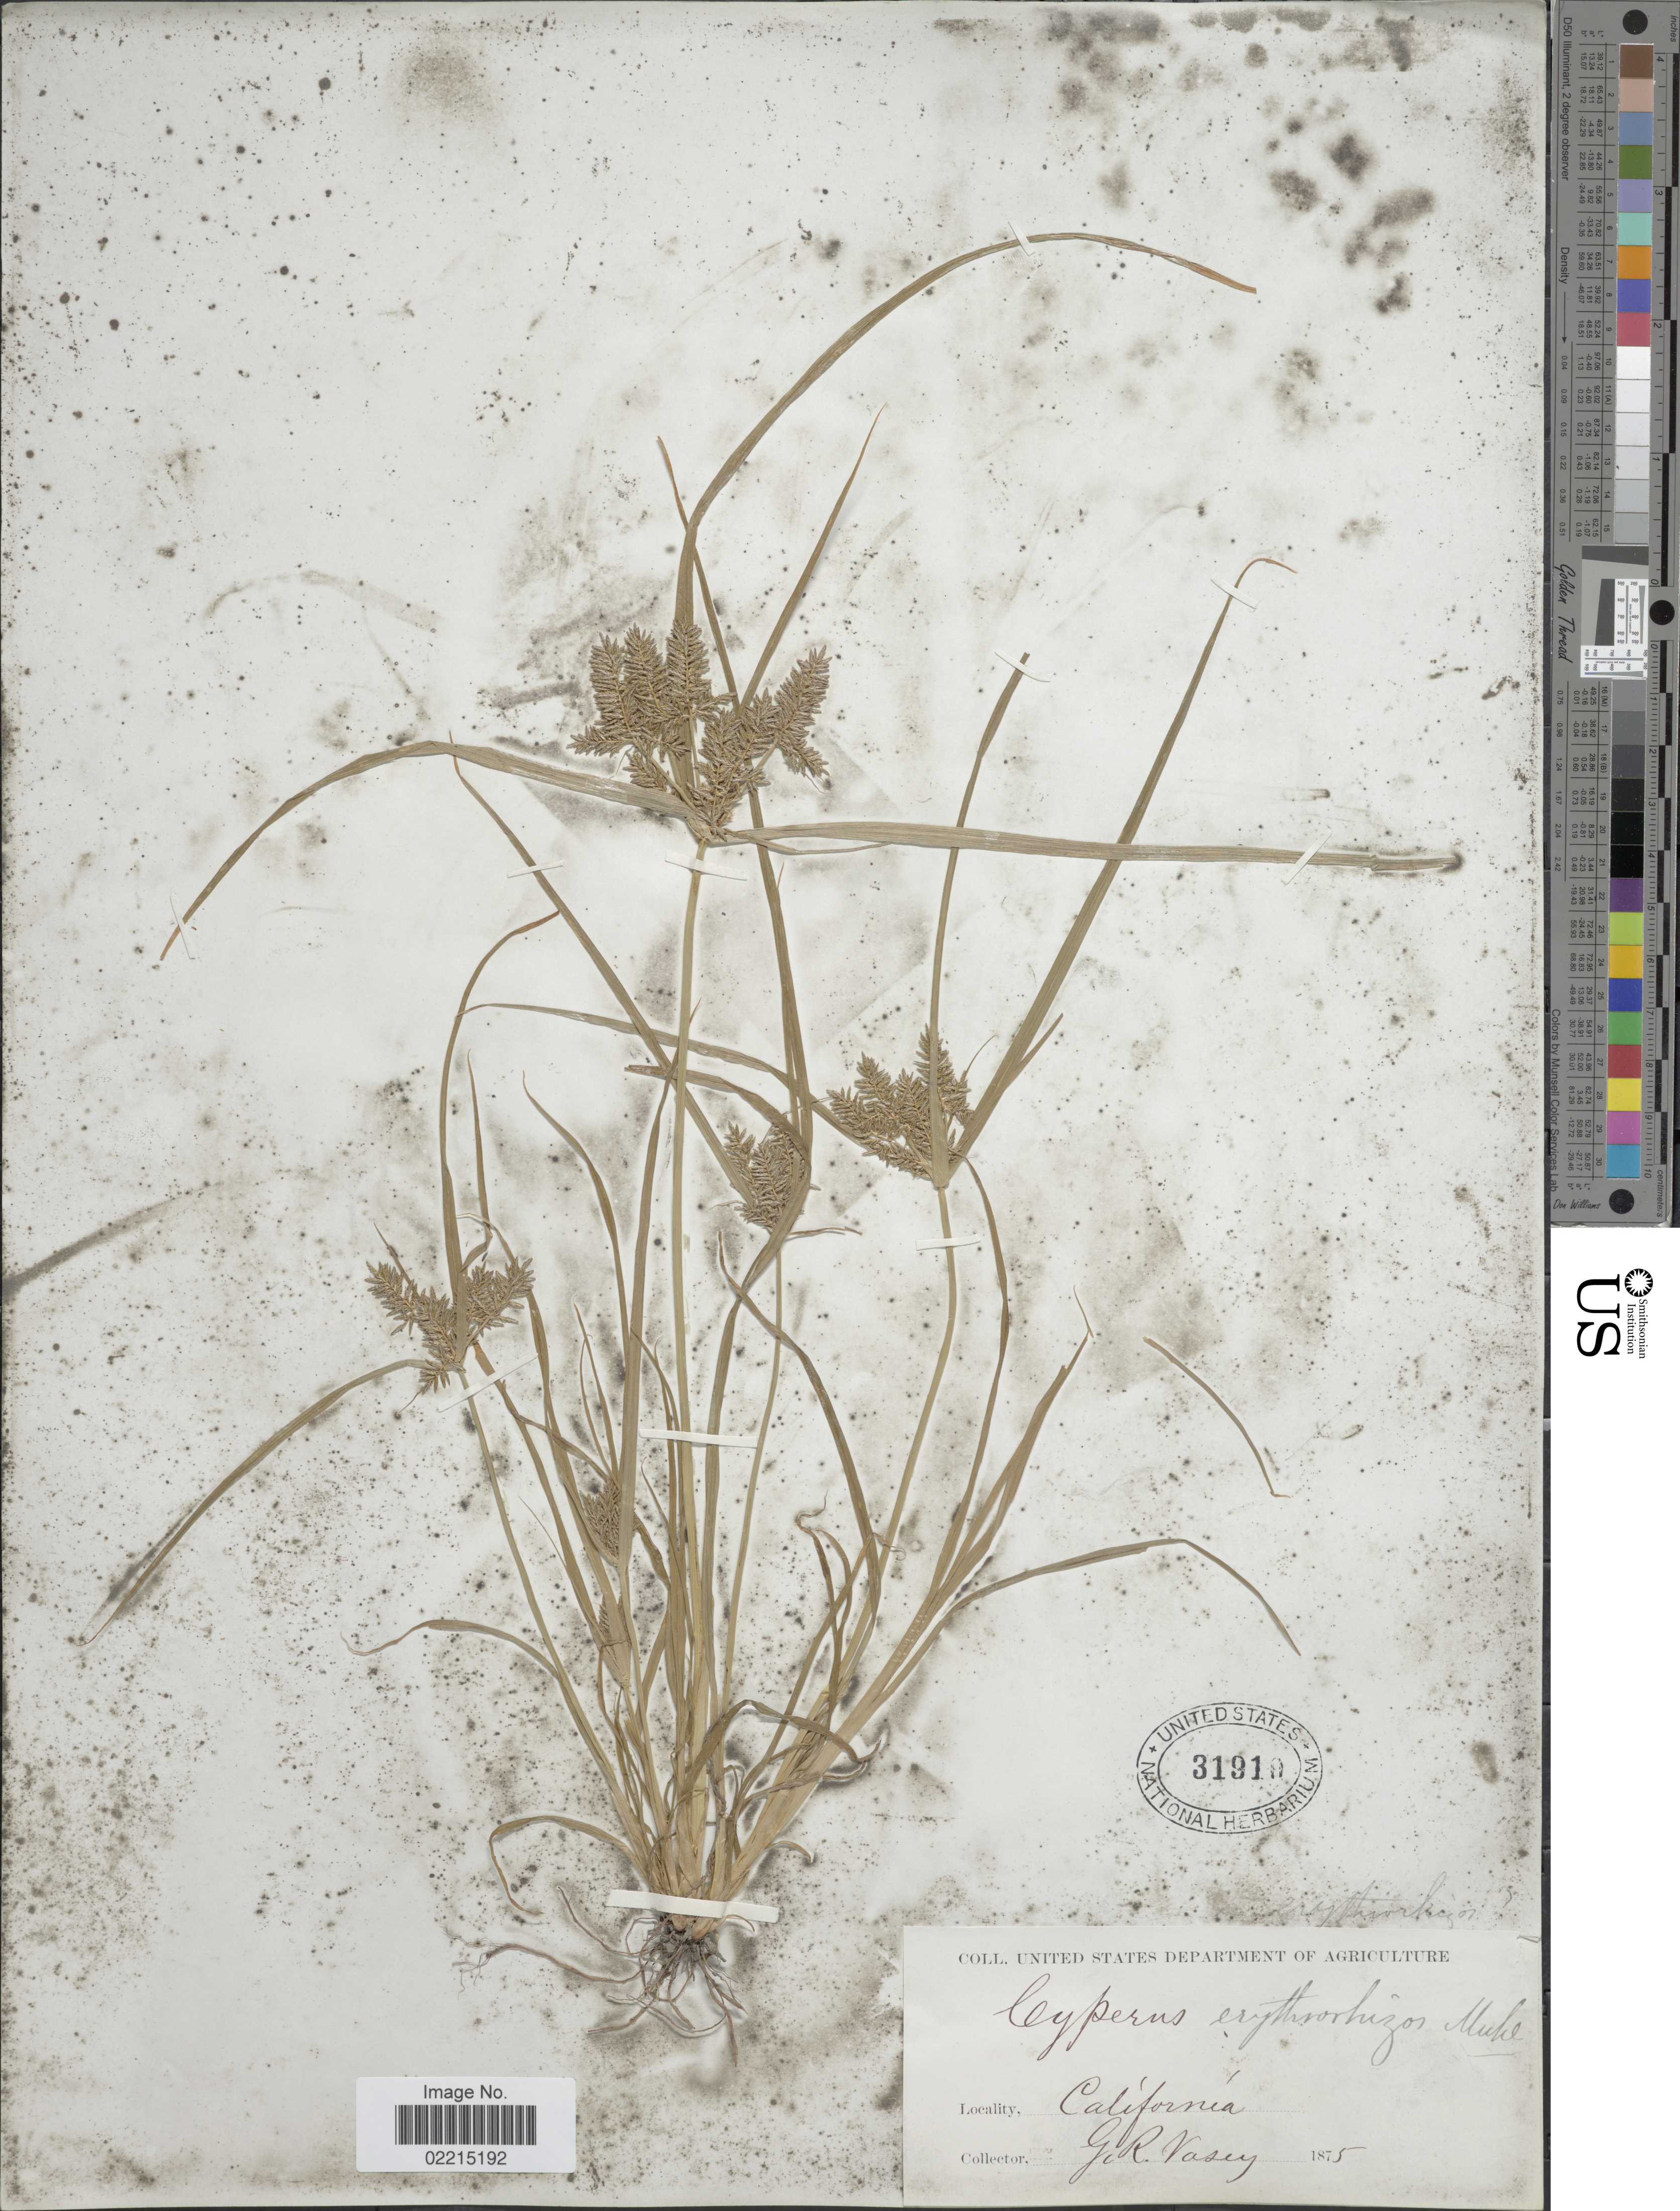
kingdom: Plantae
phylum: Tracheophyta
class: Liliopsida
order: Poales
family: Cyperaceae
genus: Cyperus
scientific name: Cyperus erythrorhizos Muhl.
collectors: G. R. Vasey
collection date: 1875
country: United States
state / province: California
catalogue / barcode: US 31910